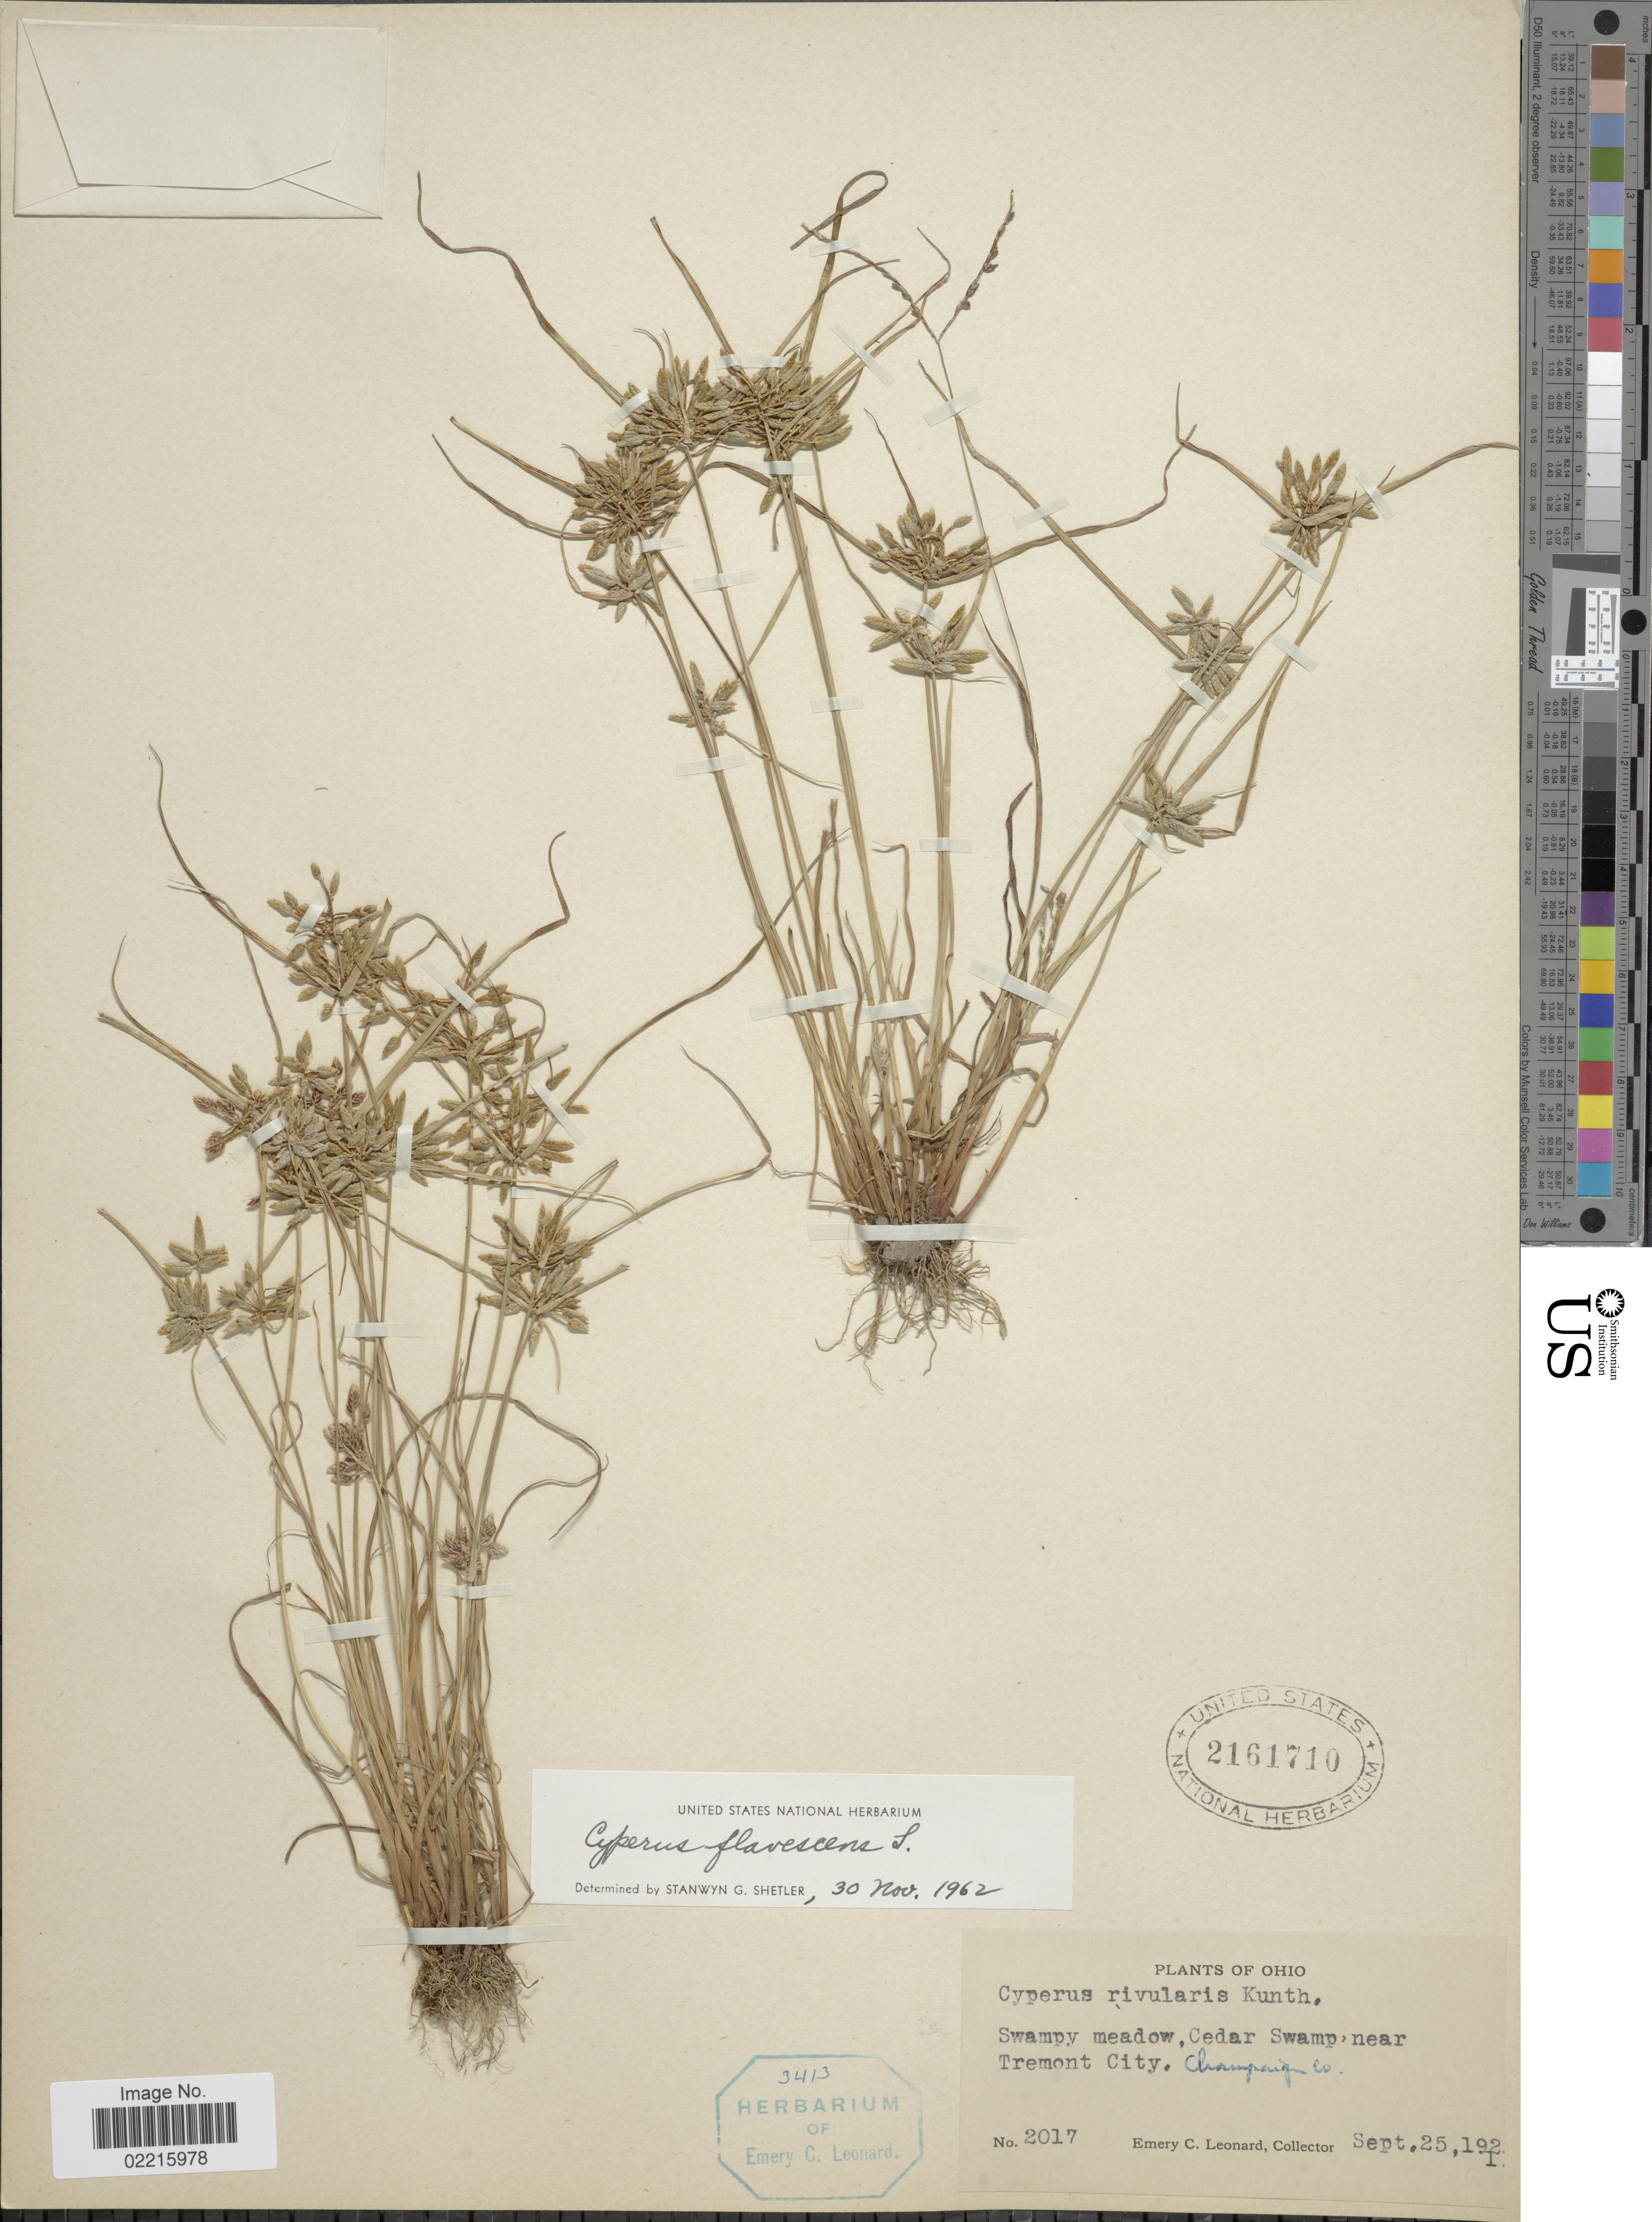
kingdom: Plantae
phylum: Tracheophyta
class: Liliopsida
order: Poales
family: Cyperaceae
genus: Cyperus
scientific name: Cyperus flavescens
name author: L.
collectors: E. C. Leonard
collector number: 2017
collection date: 1921-09-25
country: United States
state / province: Ohio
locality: Swampy meadow, Cedar Swamp near Tremont City. Champaign Co.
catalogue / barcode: US 2161710